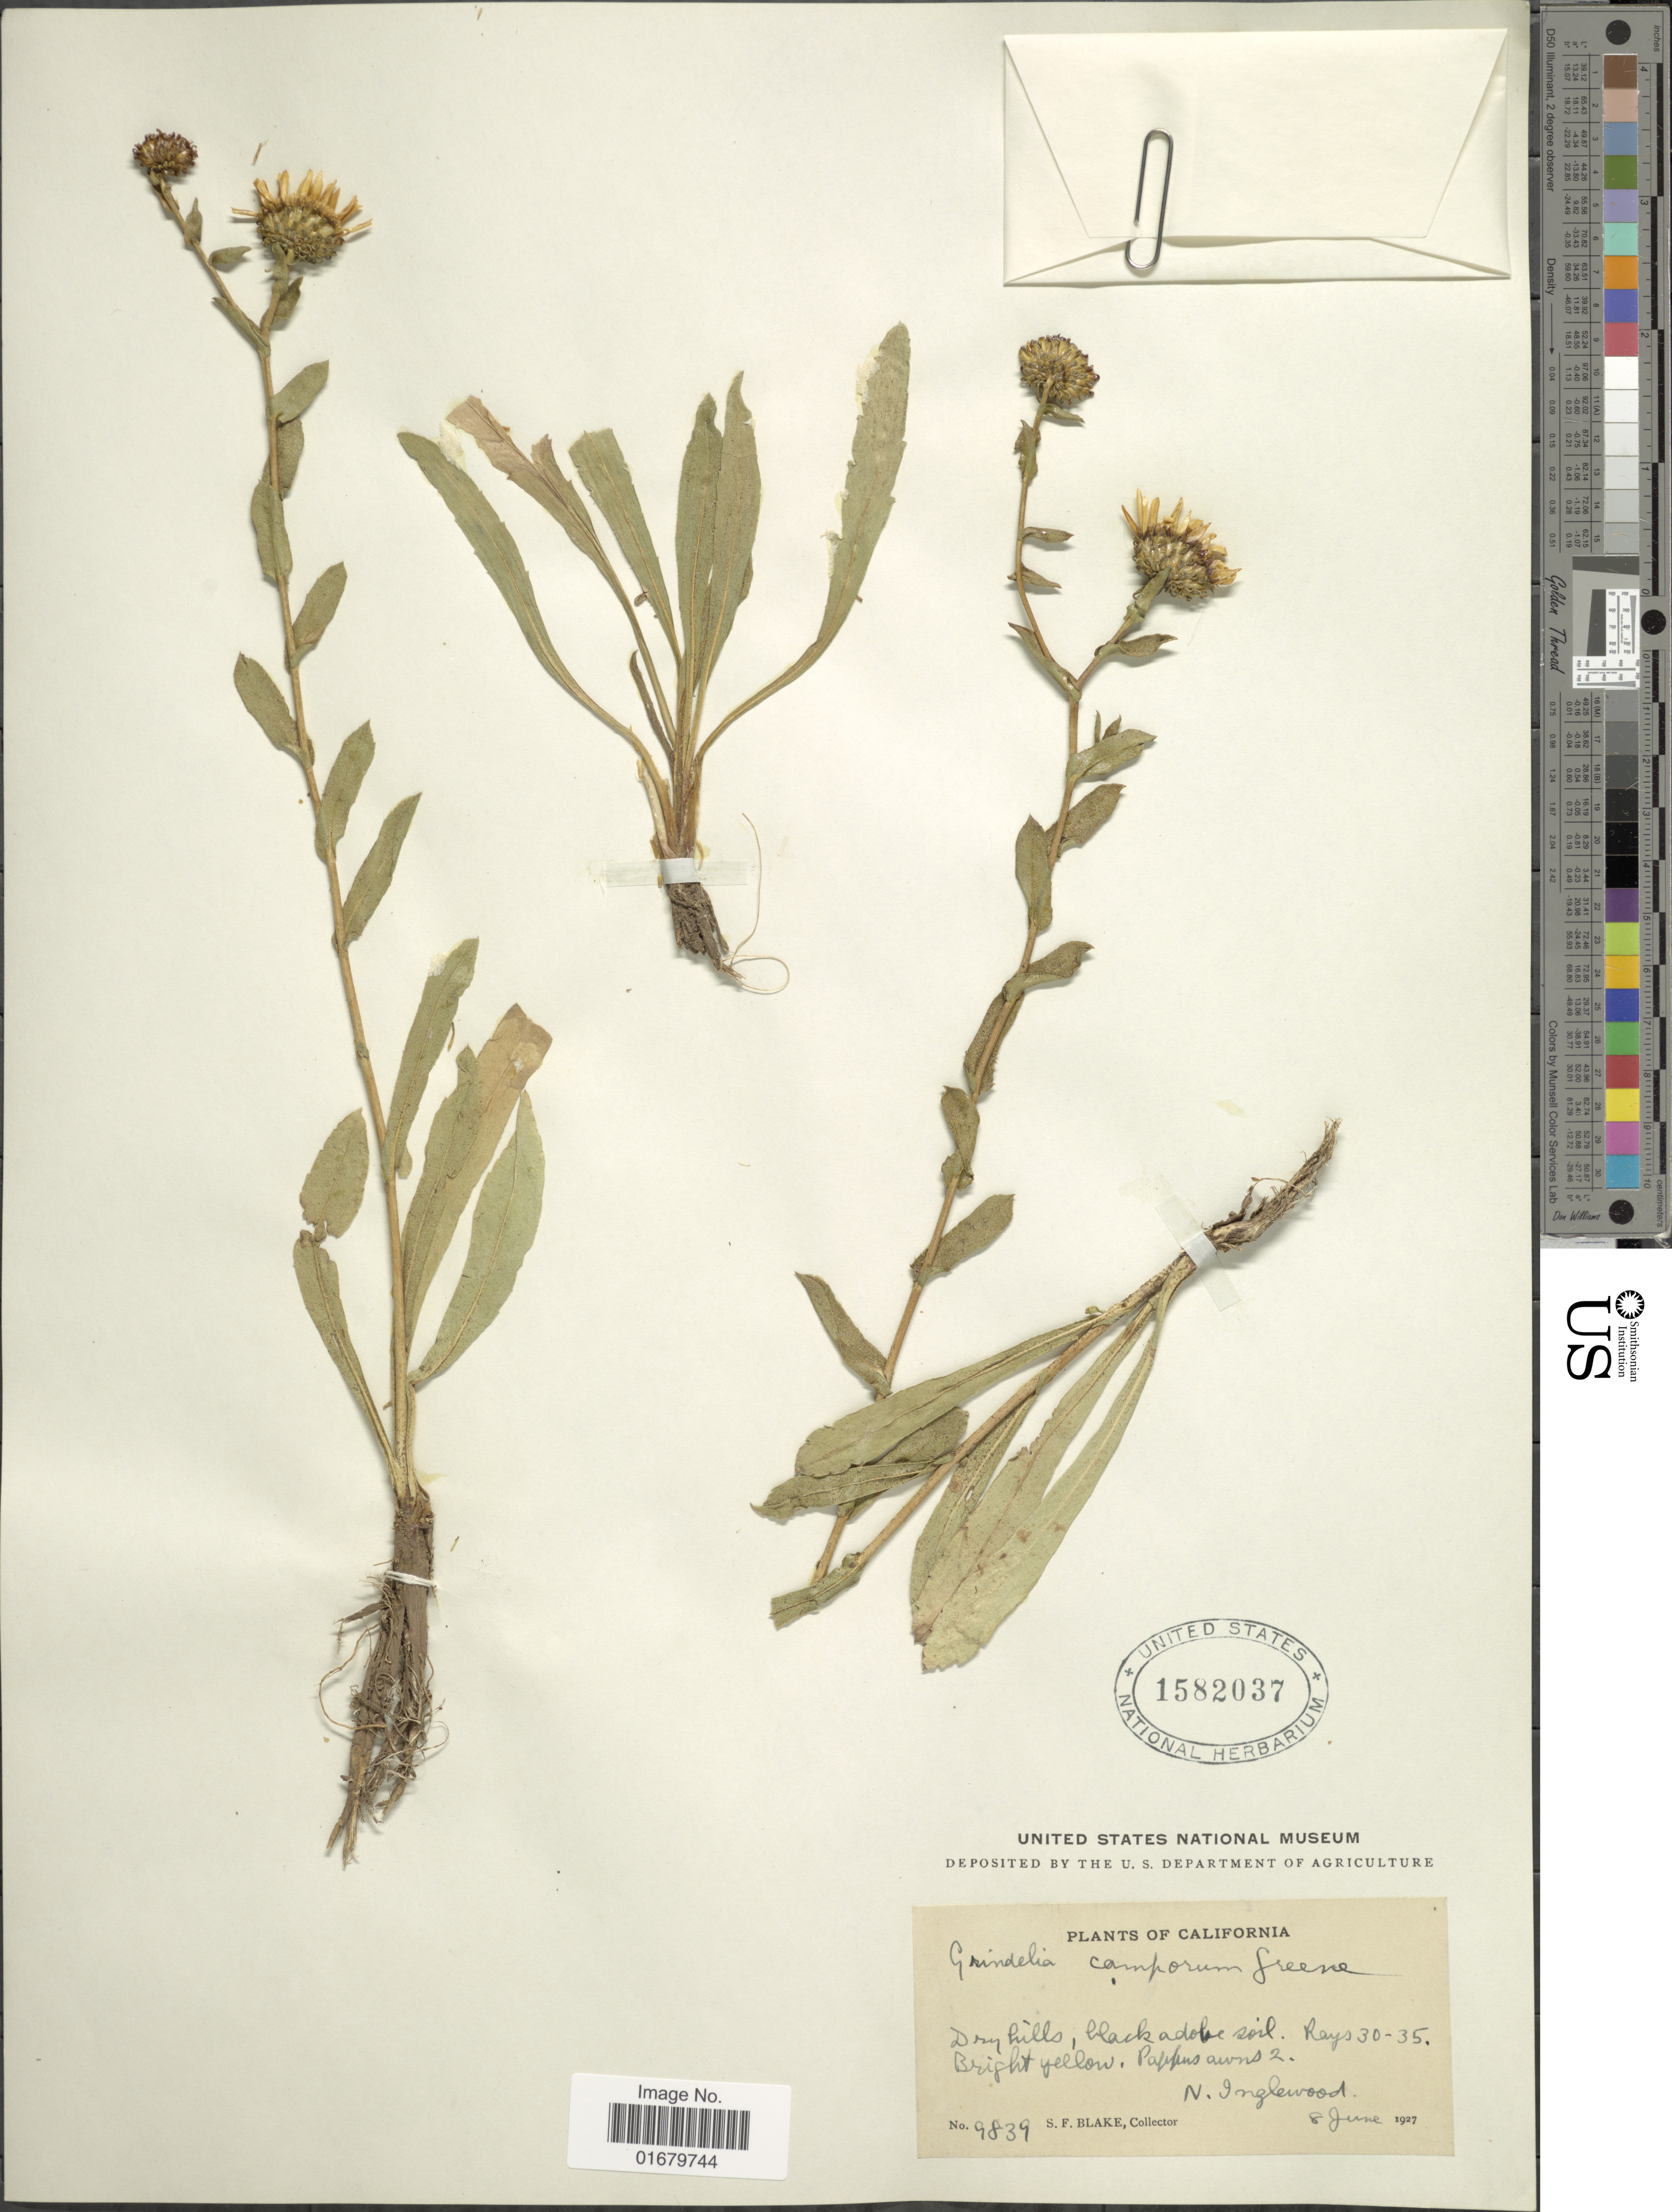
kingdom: Plantae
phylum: Tracheophyta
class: Magnoliopsida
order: Asterales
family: Asteraceae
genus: Grindelia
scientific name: Grindelia camporum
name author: Greene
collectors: S. Blake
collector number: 9839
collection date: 1927-06-08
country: United States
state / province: California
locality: Dry hills, black adobe soil, N. Inglewood.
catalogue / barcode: US 1582037